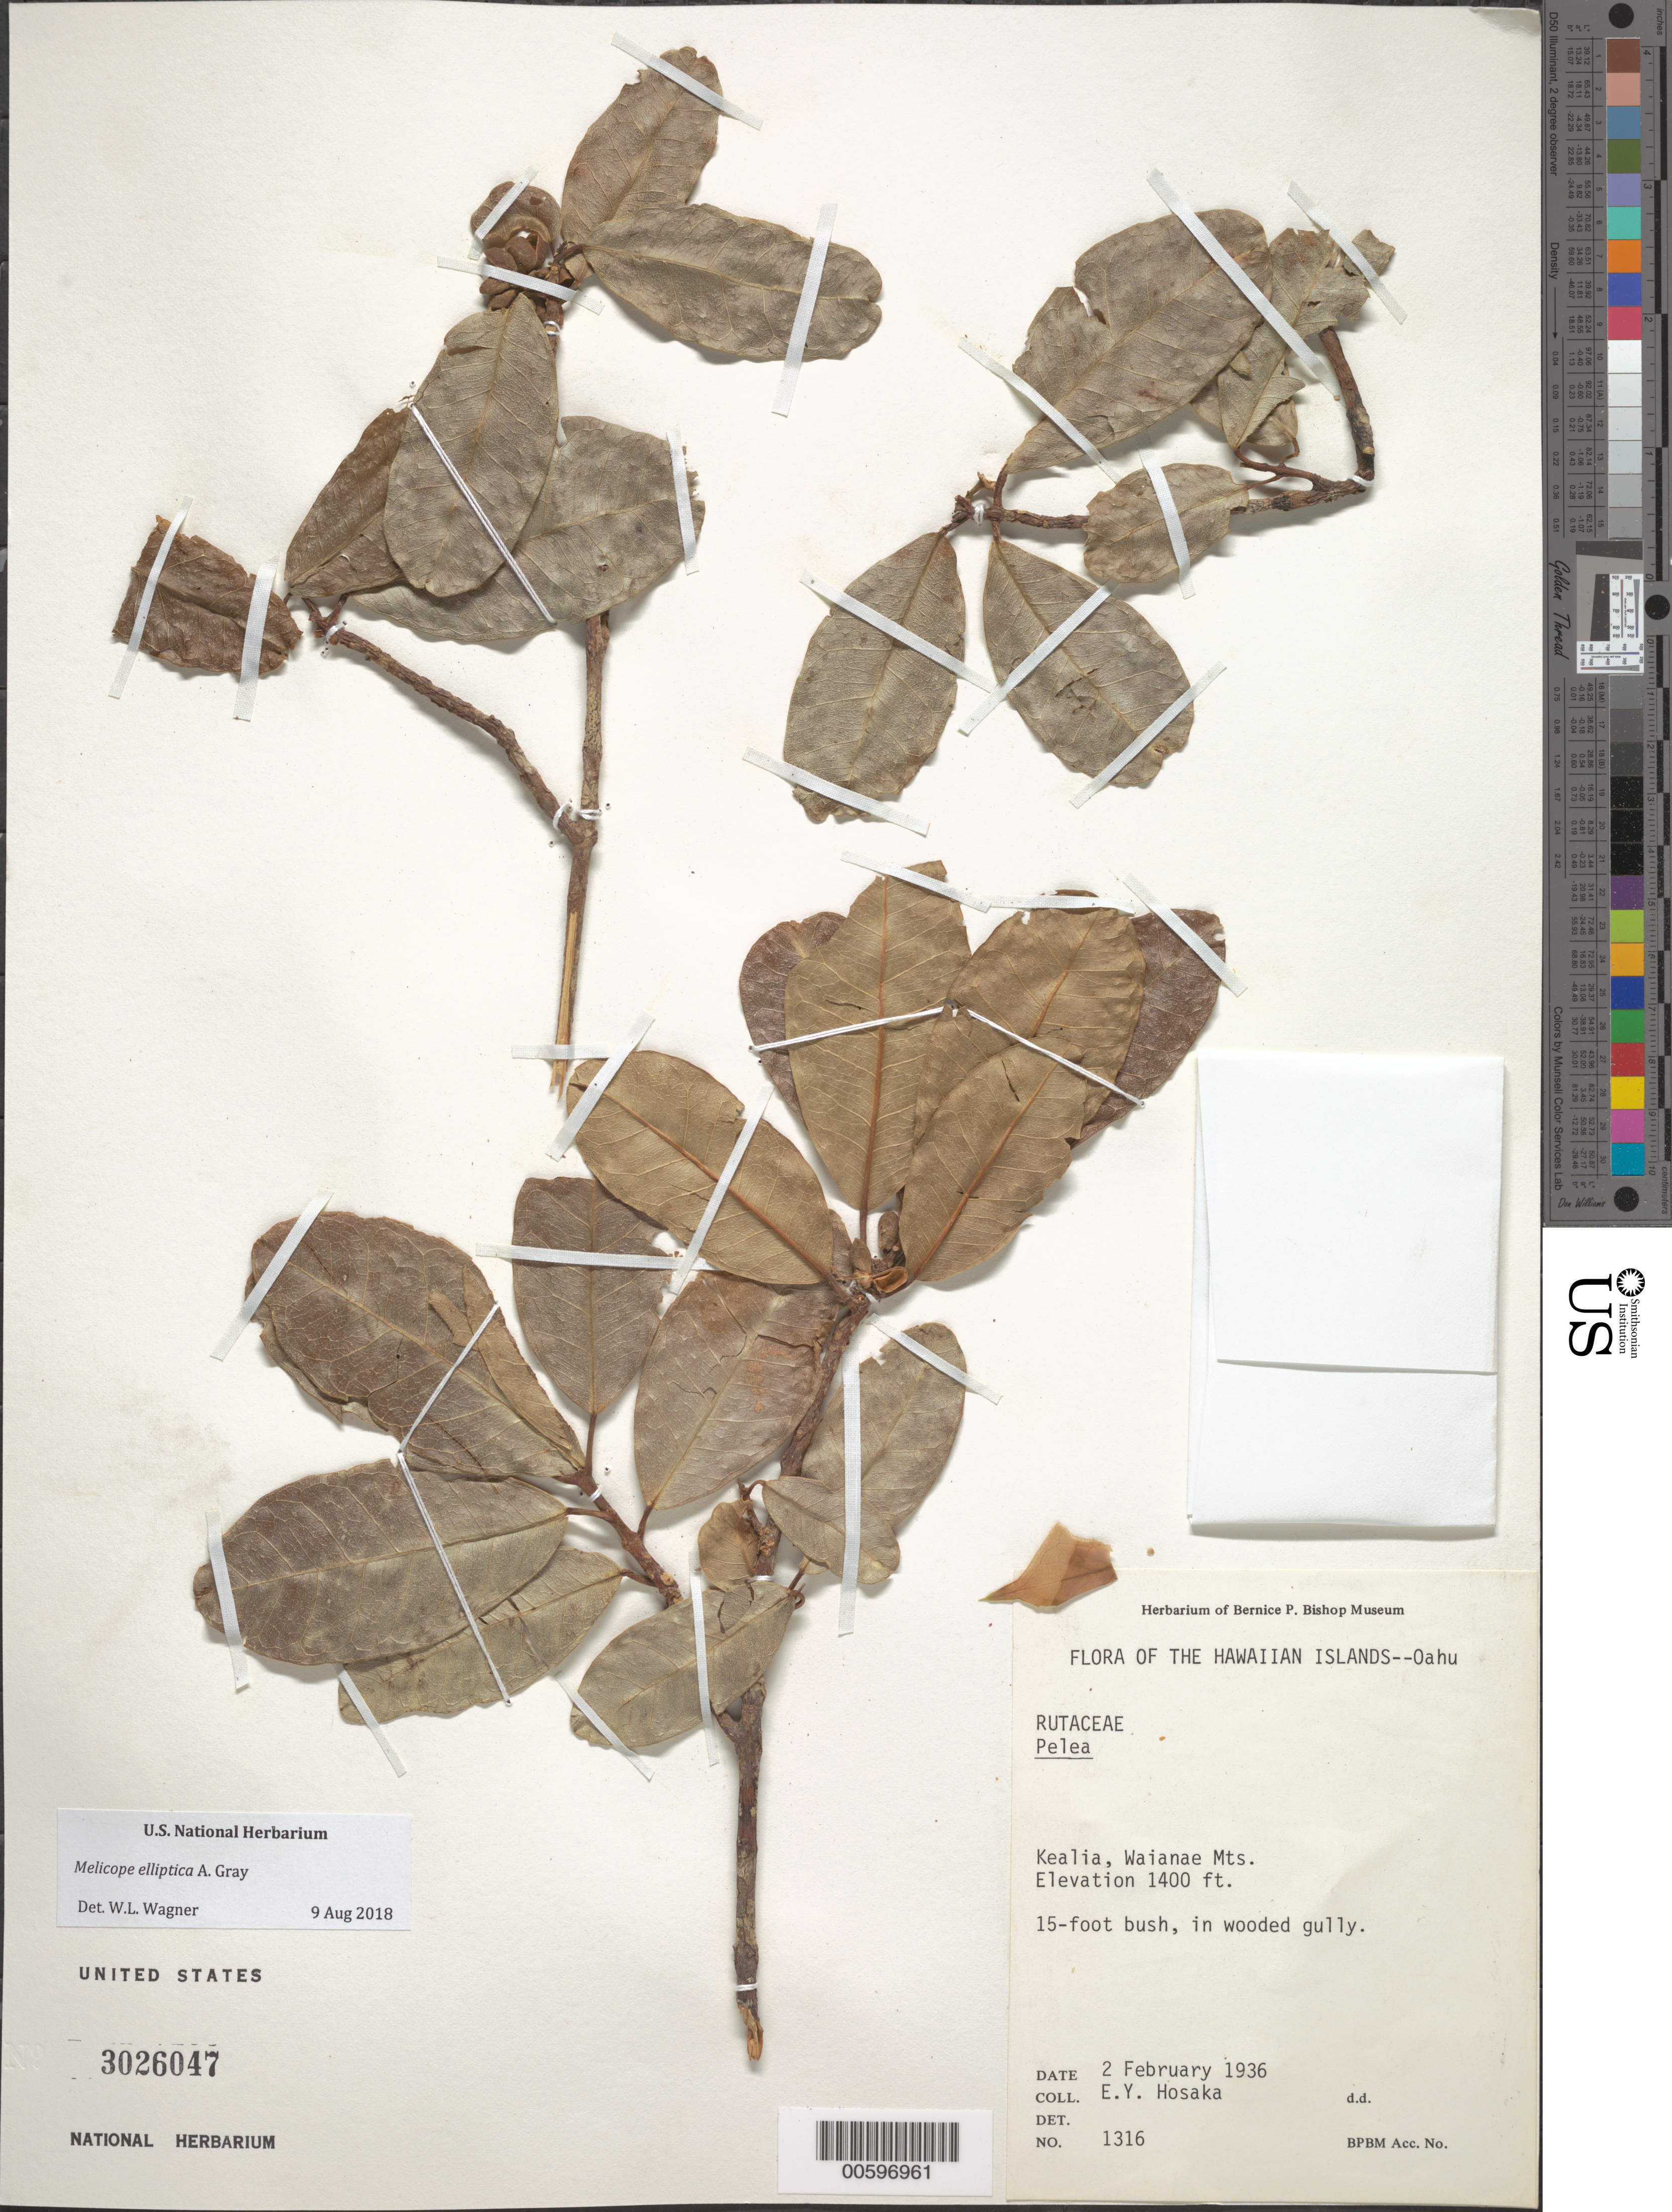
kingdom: Plantae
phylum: Tracheophyta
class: Magnoliopsida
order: Sapindales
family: Rutaceae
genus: Melicope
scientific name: Melicope elliptica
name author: A. Gray in Wilkes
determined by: Wagner, W. L., (BOT), Smithsonian Institution - National Museum of Natural History (UNITED STATES)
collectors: E. Y. Hosaka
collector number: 1316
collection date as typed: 2 Feb 1936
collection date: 1936-02-02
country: United States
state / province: Hawaii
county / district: Honolulu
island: Oahu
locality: Kealia, Waianae Mts.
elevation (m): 427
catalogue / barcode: US 3026047